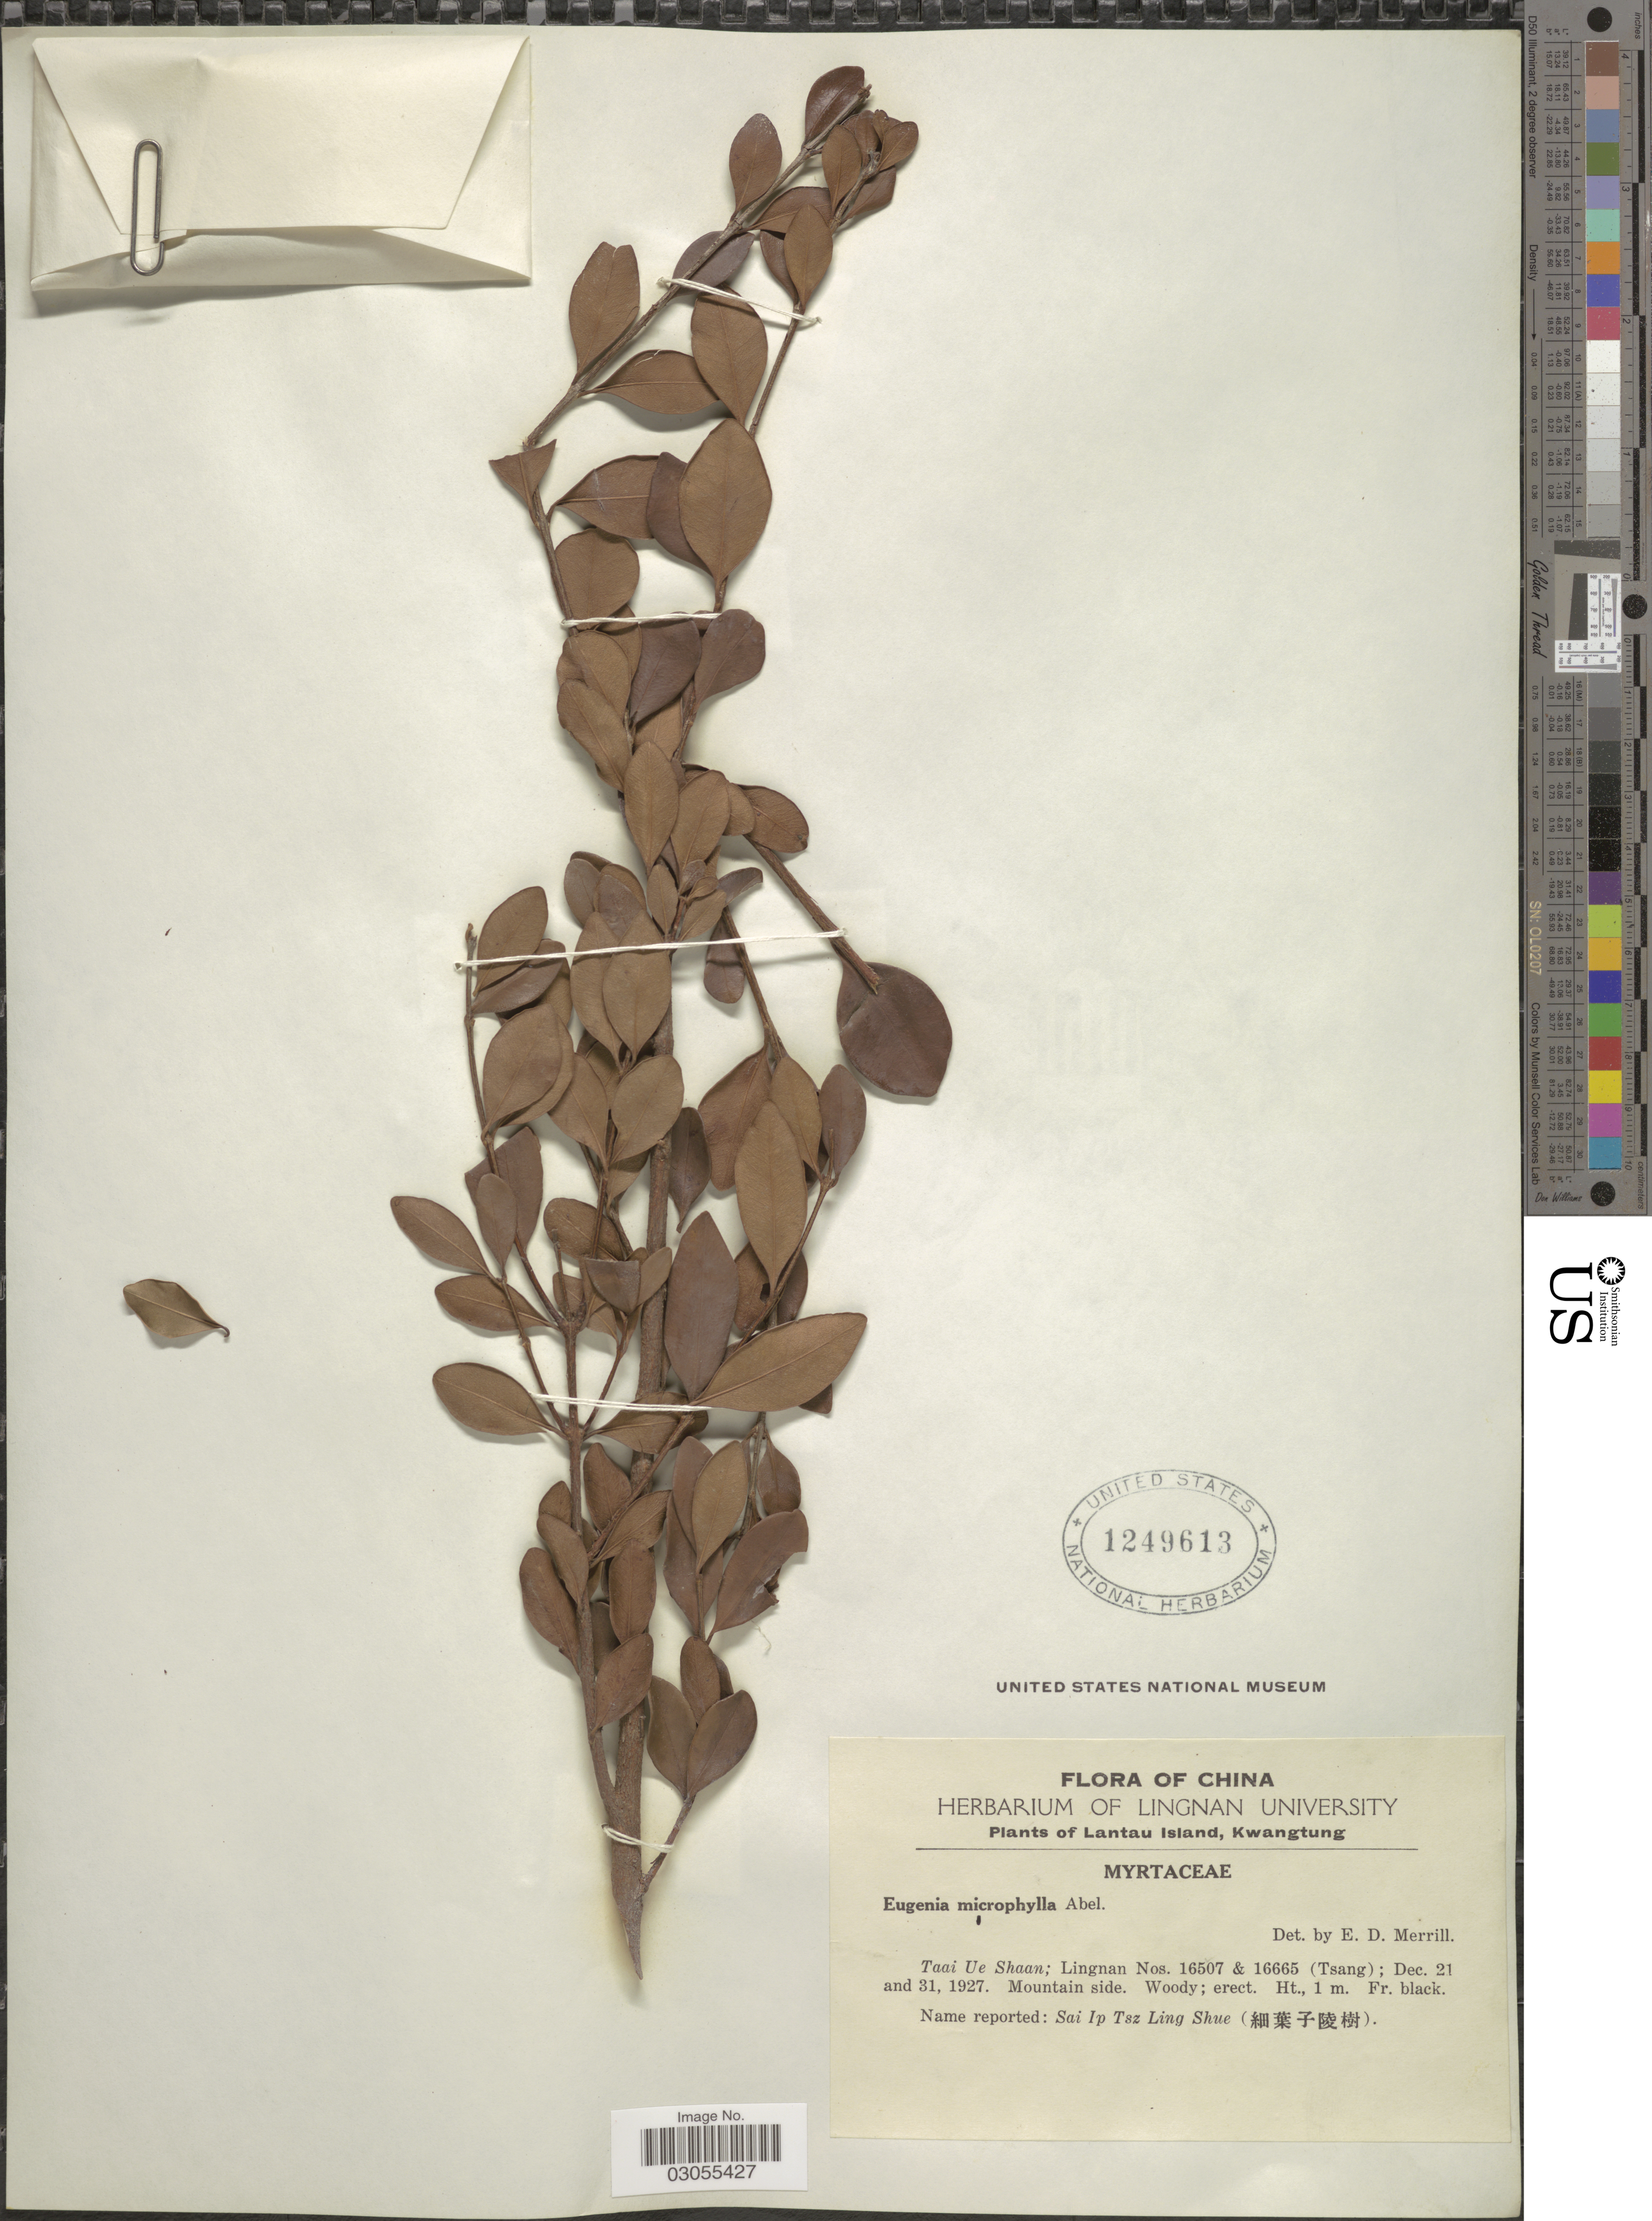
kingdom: Plantae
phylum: Tracheophyta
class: Magnoliopsida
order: Myrtales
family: Myrtaceae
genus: Syzygium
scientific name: Syzygium buxifolium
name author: Hook. & Arn.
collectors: -. T'sang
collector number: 16507 & 16665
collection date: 1927-12-21/1927-12-31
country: China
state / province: Guangdong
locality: Lantau Island, Kwangtung. Taai Ue Shaan; Lingnan.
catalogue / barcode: US 1249613